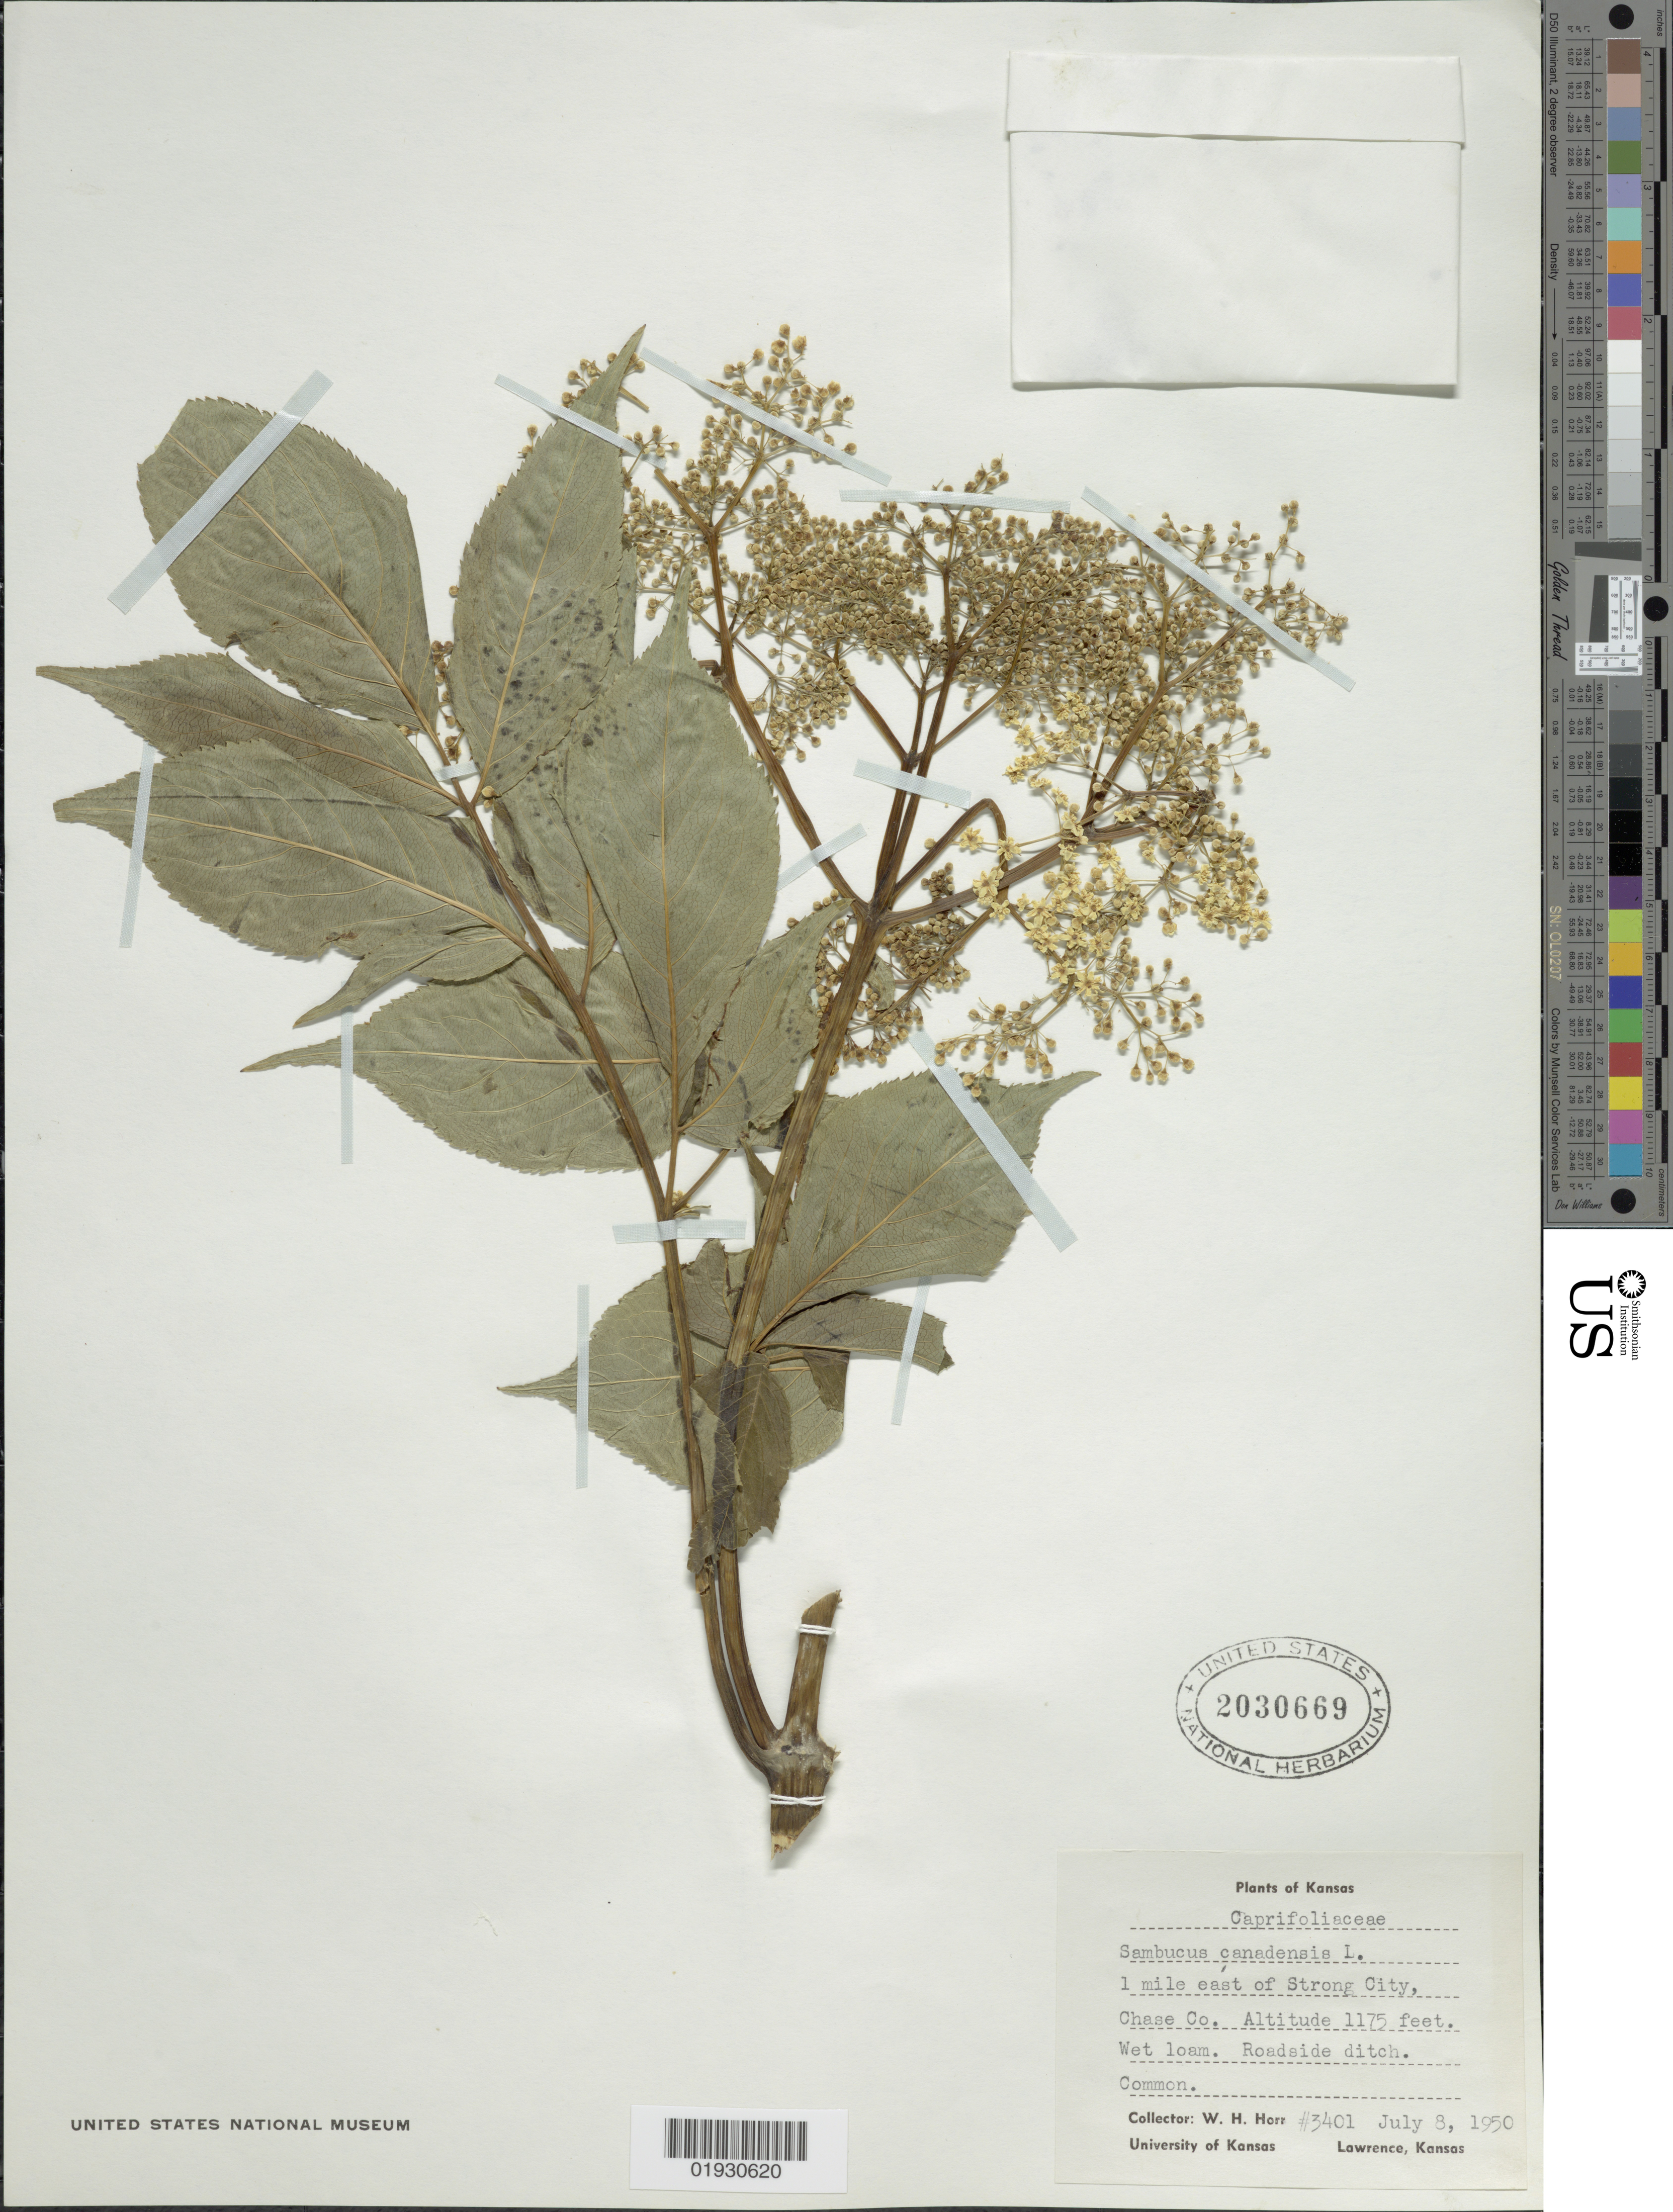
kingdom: Plantae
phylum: Tracheophyta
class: Magnoliopsida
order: Dipsacales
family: Viburnaceae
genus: Sambucus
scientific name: Sambucus canadensis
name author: L.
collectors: W. H. Horr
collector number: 3401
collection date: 1950-07-08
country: United States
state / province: Kansas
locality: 1 mile east of Strong City, Chase Co.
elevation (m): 358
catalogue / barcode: US 2030669